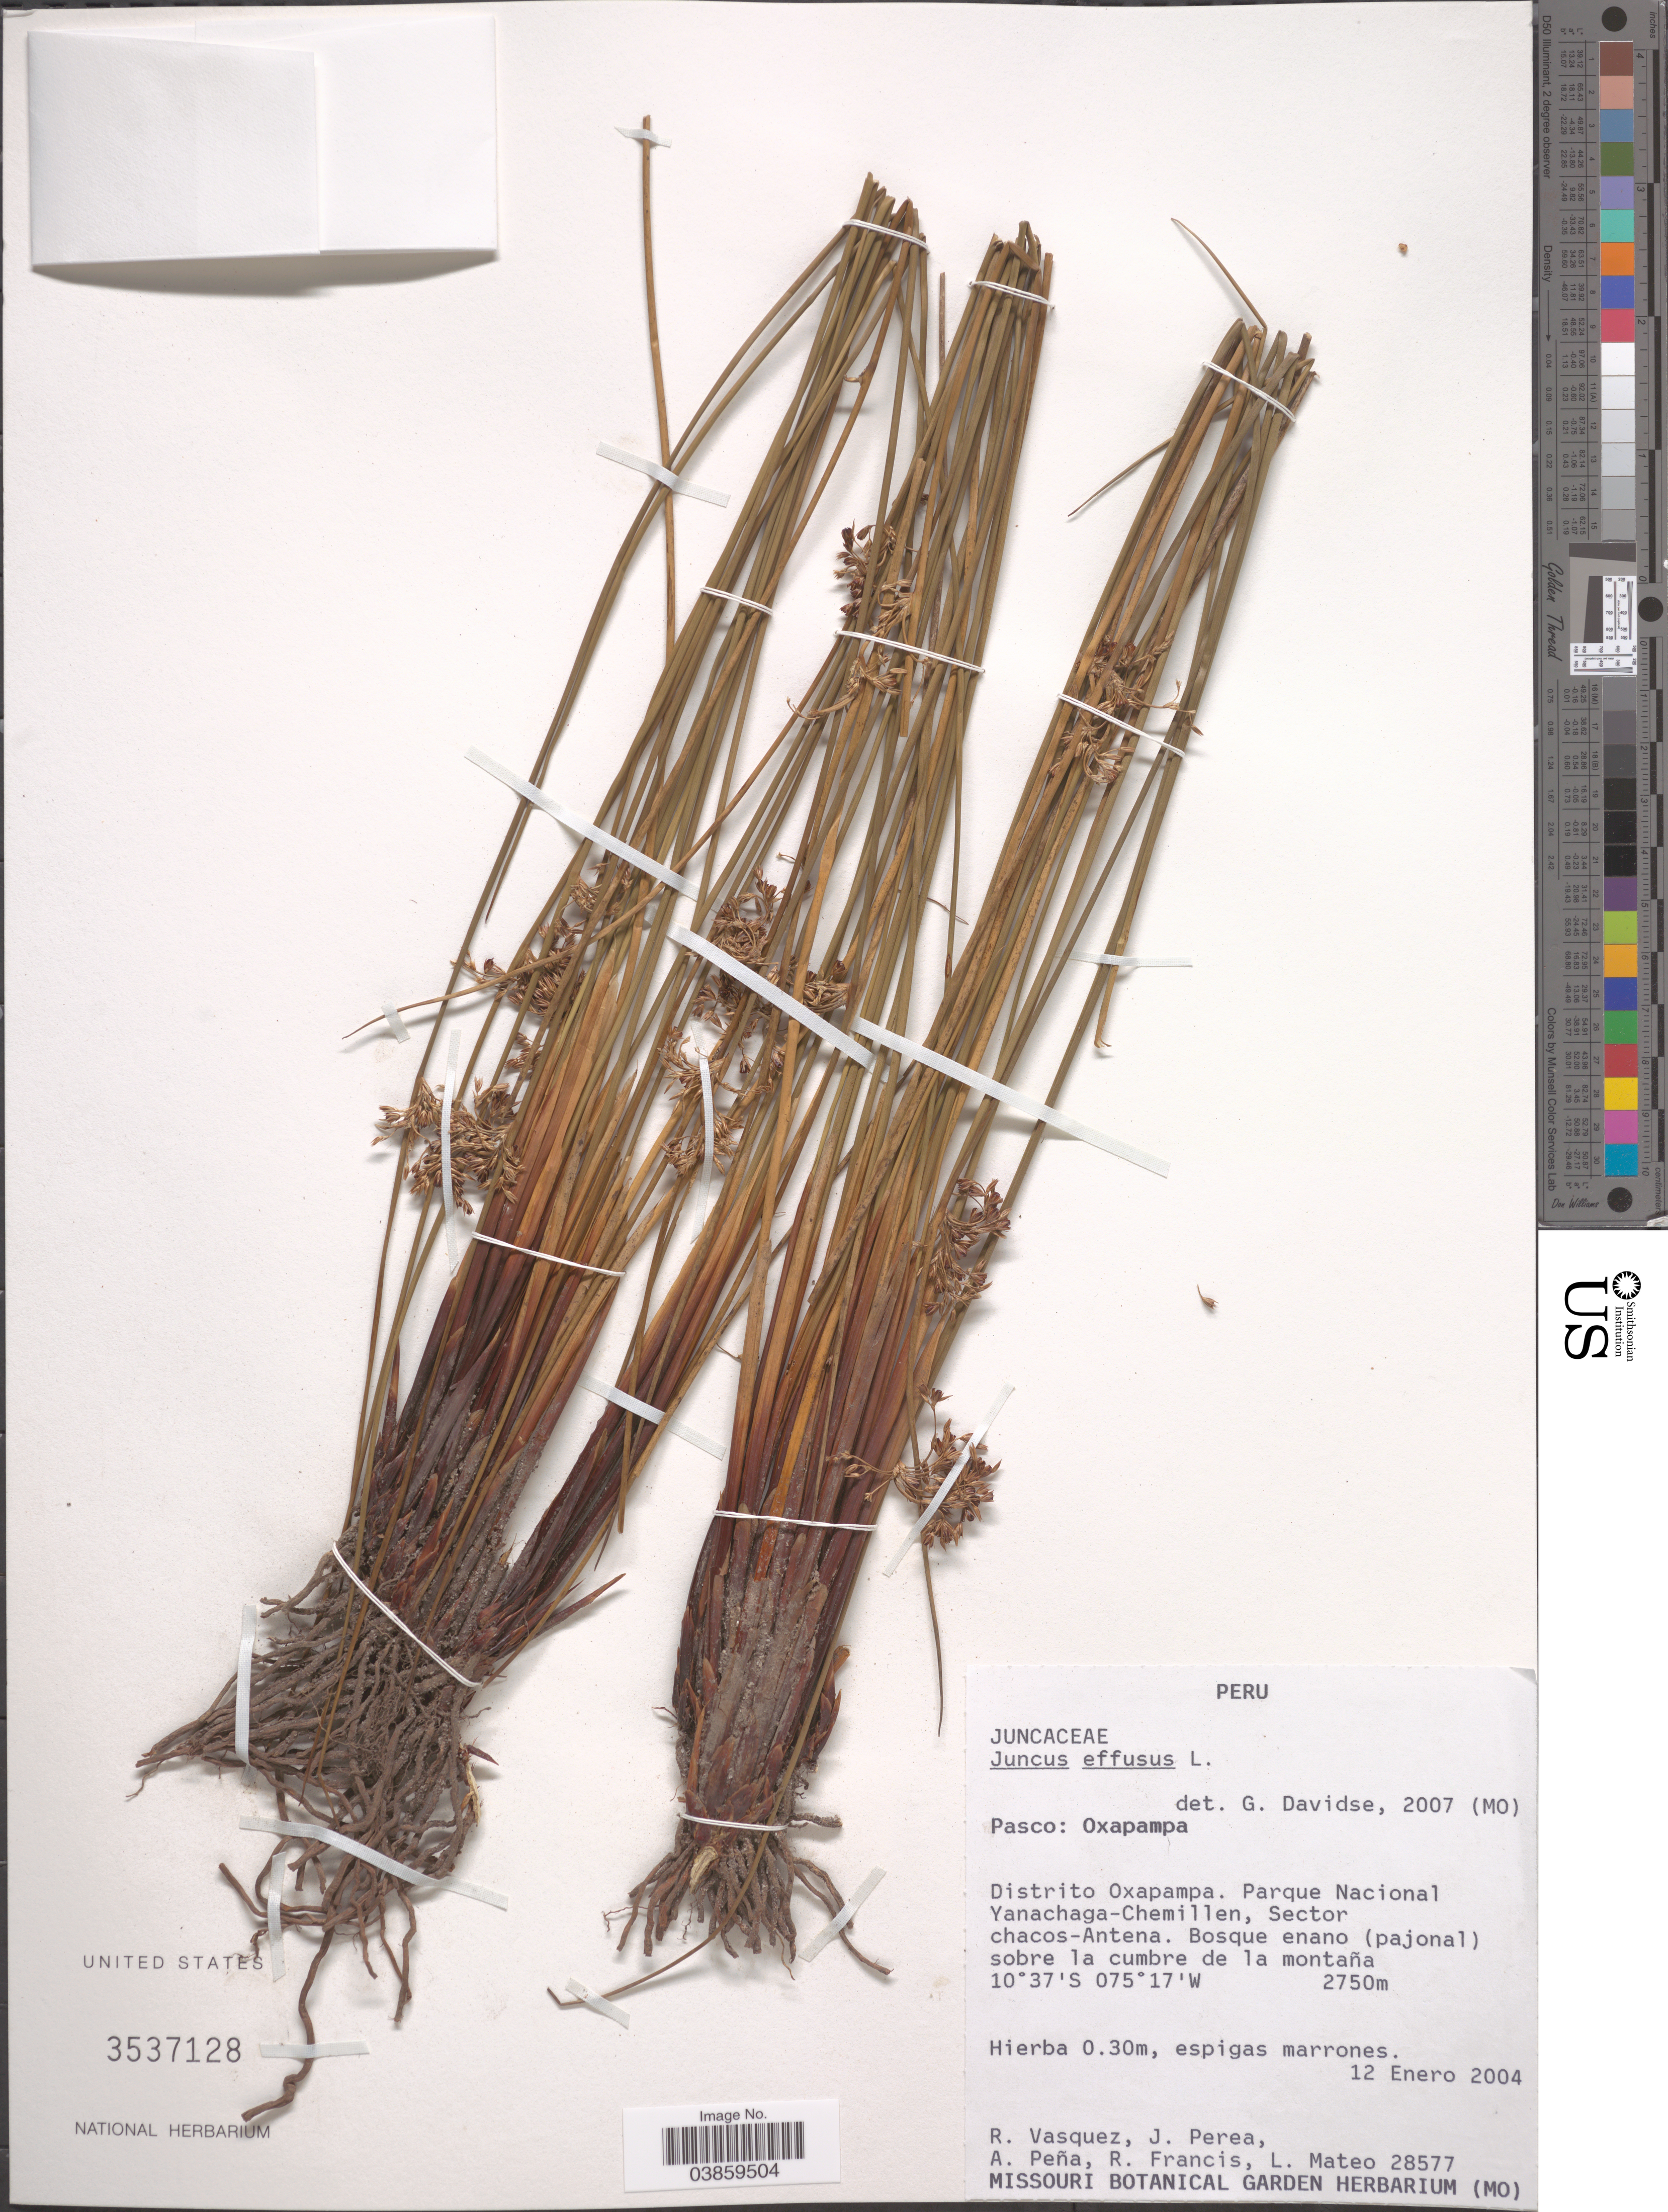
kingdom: Plantae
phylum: Tracheophyta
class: Liliopsida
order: Poales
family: Juncaceae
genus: Juncus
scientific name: Juncus effusus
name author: L.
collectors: R. Vasquez, J. Perea, A. Peña, R. Francis & L. Mateo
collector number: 28577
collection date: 2004-01-12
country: Peru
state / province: Pasco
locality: Oxapampa. Distrito Oxapampa. Parque Nacional Yanachaga-Chemillen, Sector chacos-Antena.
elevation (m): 2750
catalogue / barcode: US 3537128